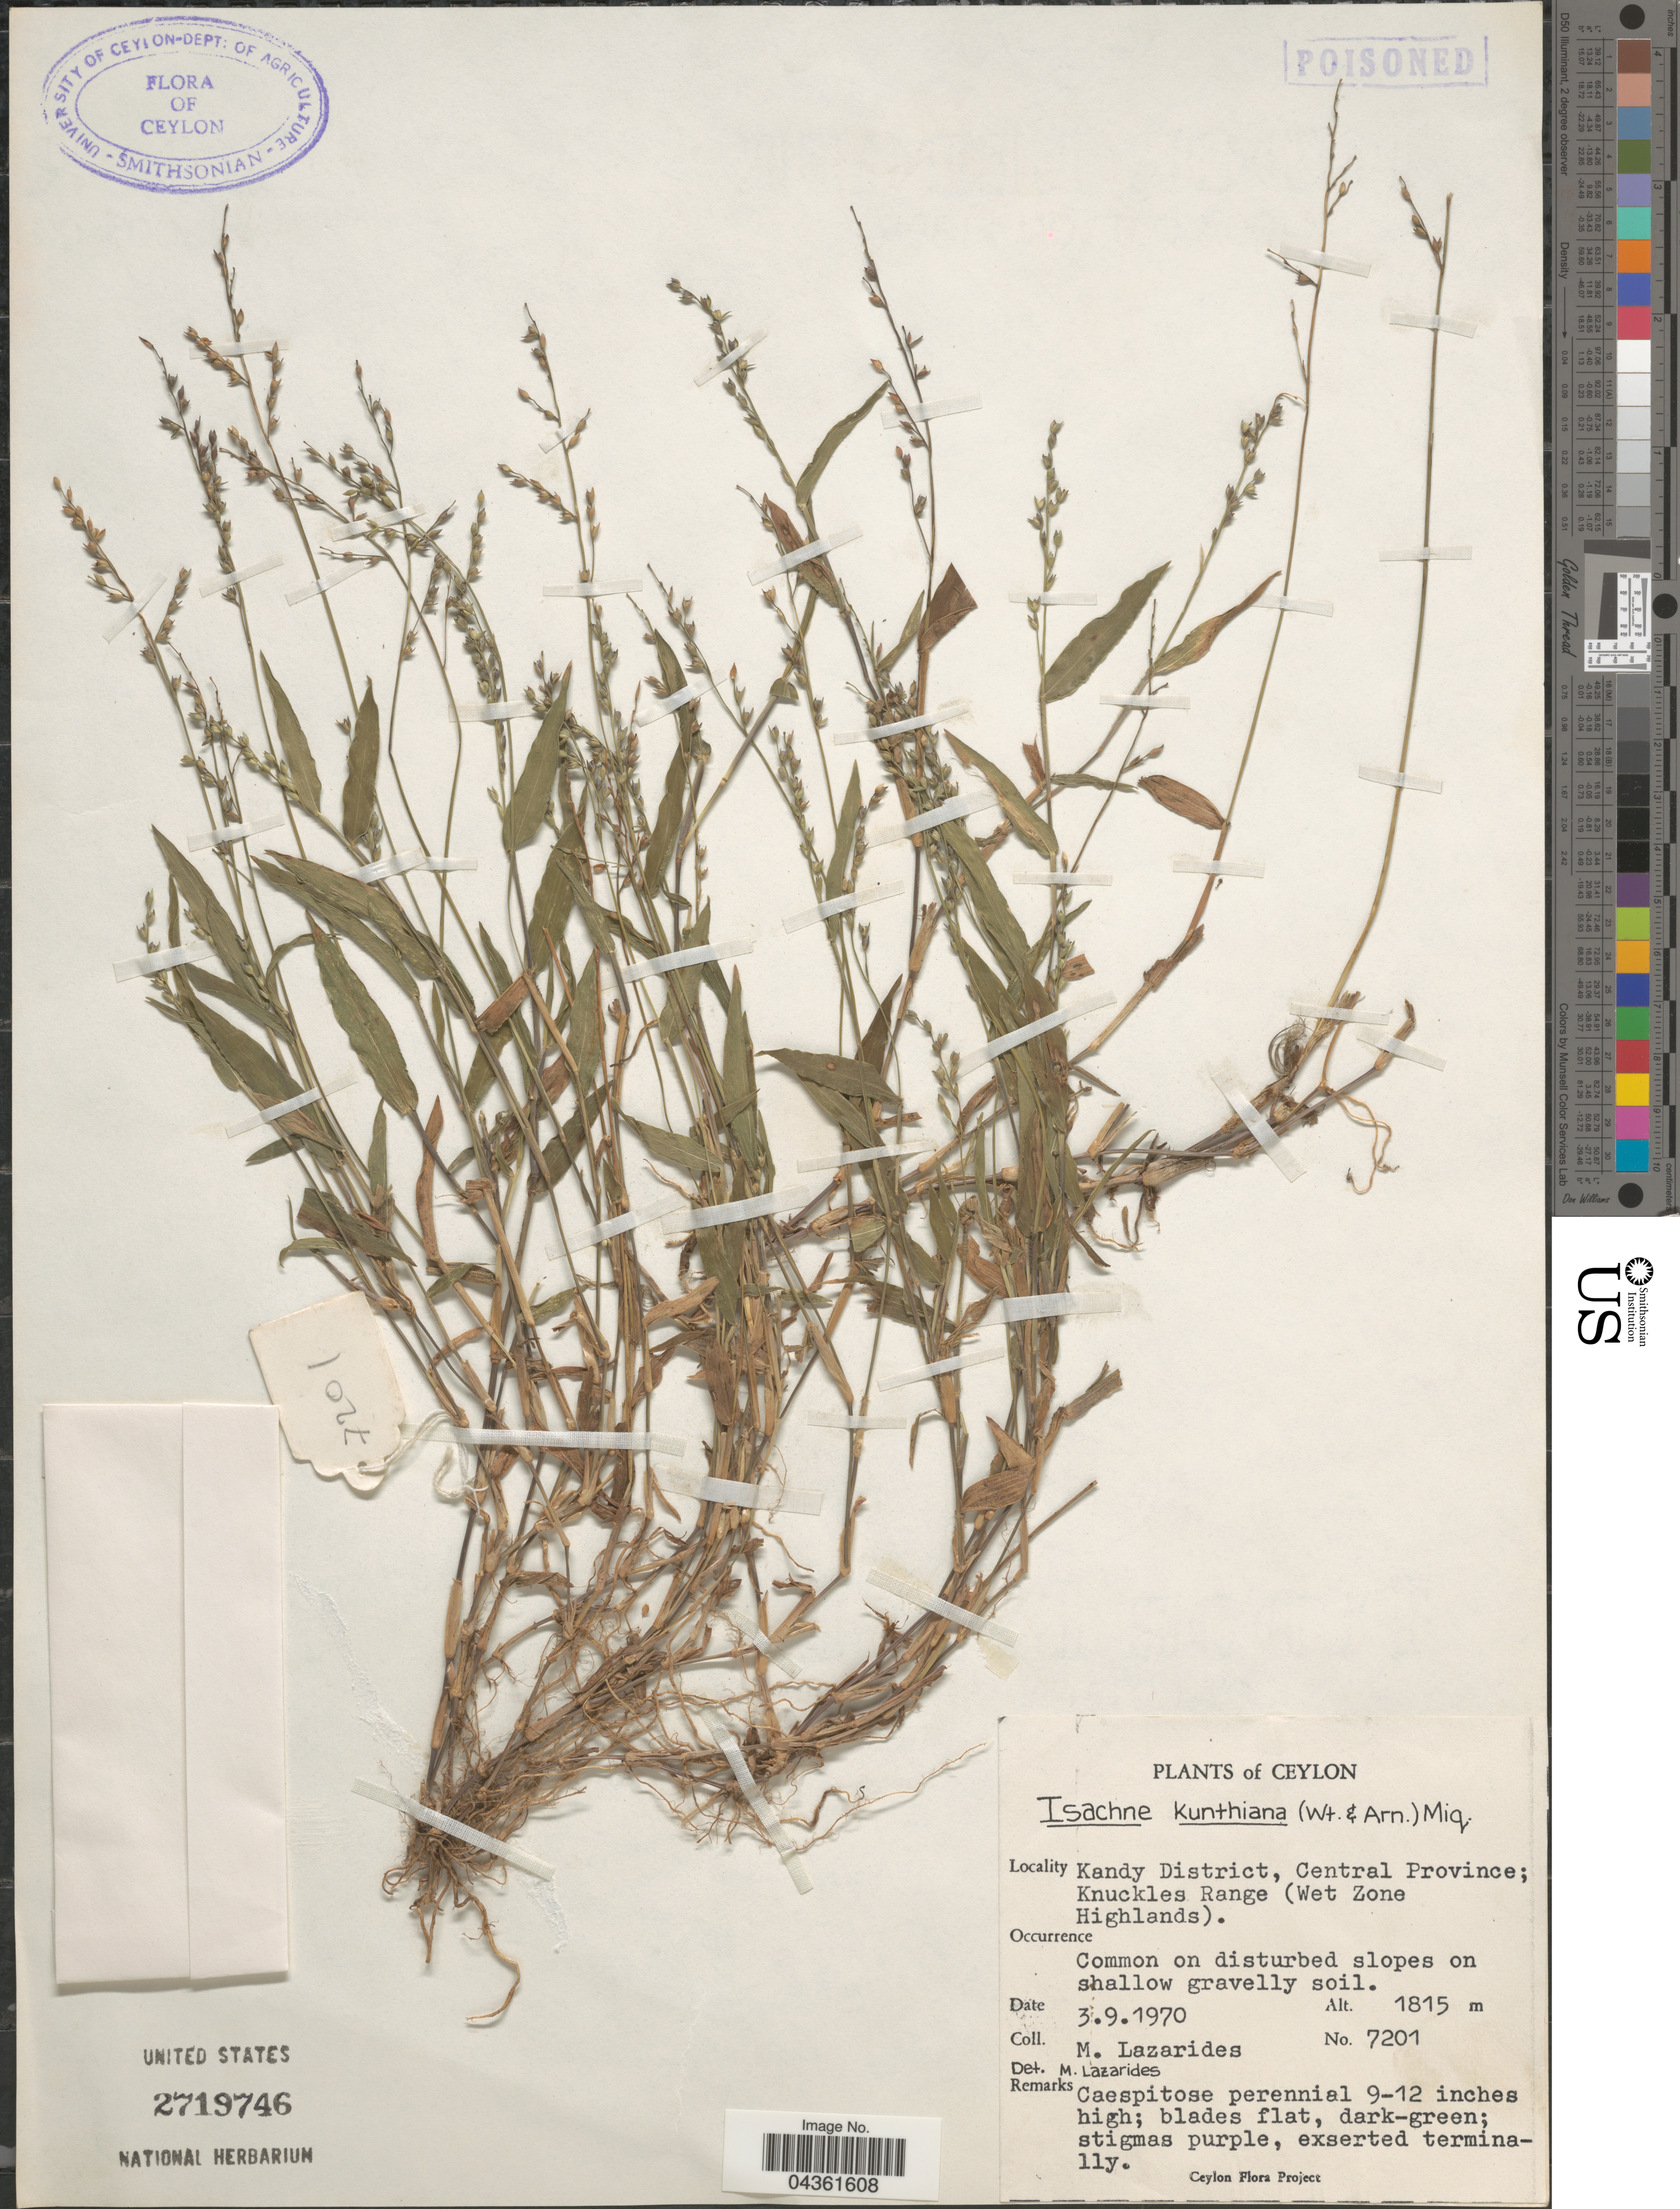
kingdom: Plantae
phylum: Tracheophyta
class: Liliopsida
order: Poales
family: Poaceae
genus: Isachne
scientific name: Isachne kunthiana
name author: (Wight & Arn. ex Steud.) Miq.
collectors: M. Lazarides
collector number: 7201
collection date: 1970-09-03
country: Sri Lanka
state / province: Central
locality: Ceylon. Kandy District, Knuckles Range (Wet Zone Highlands).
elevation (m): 1815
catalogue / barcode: US 2719746